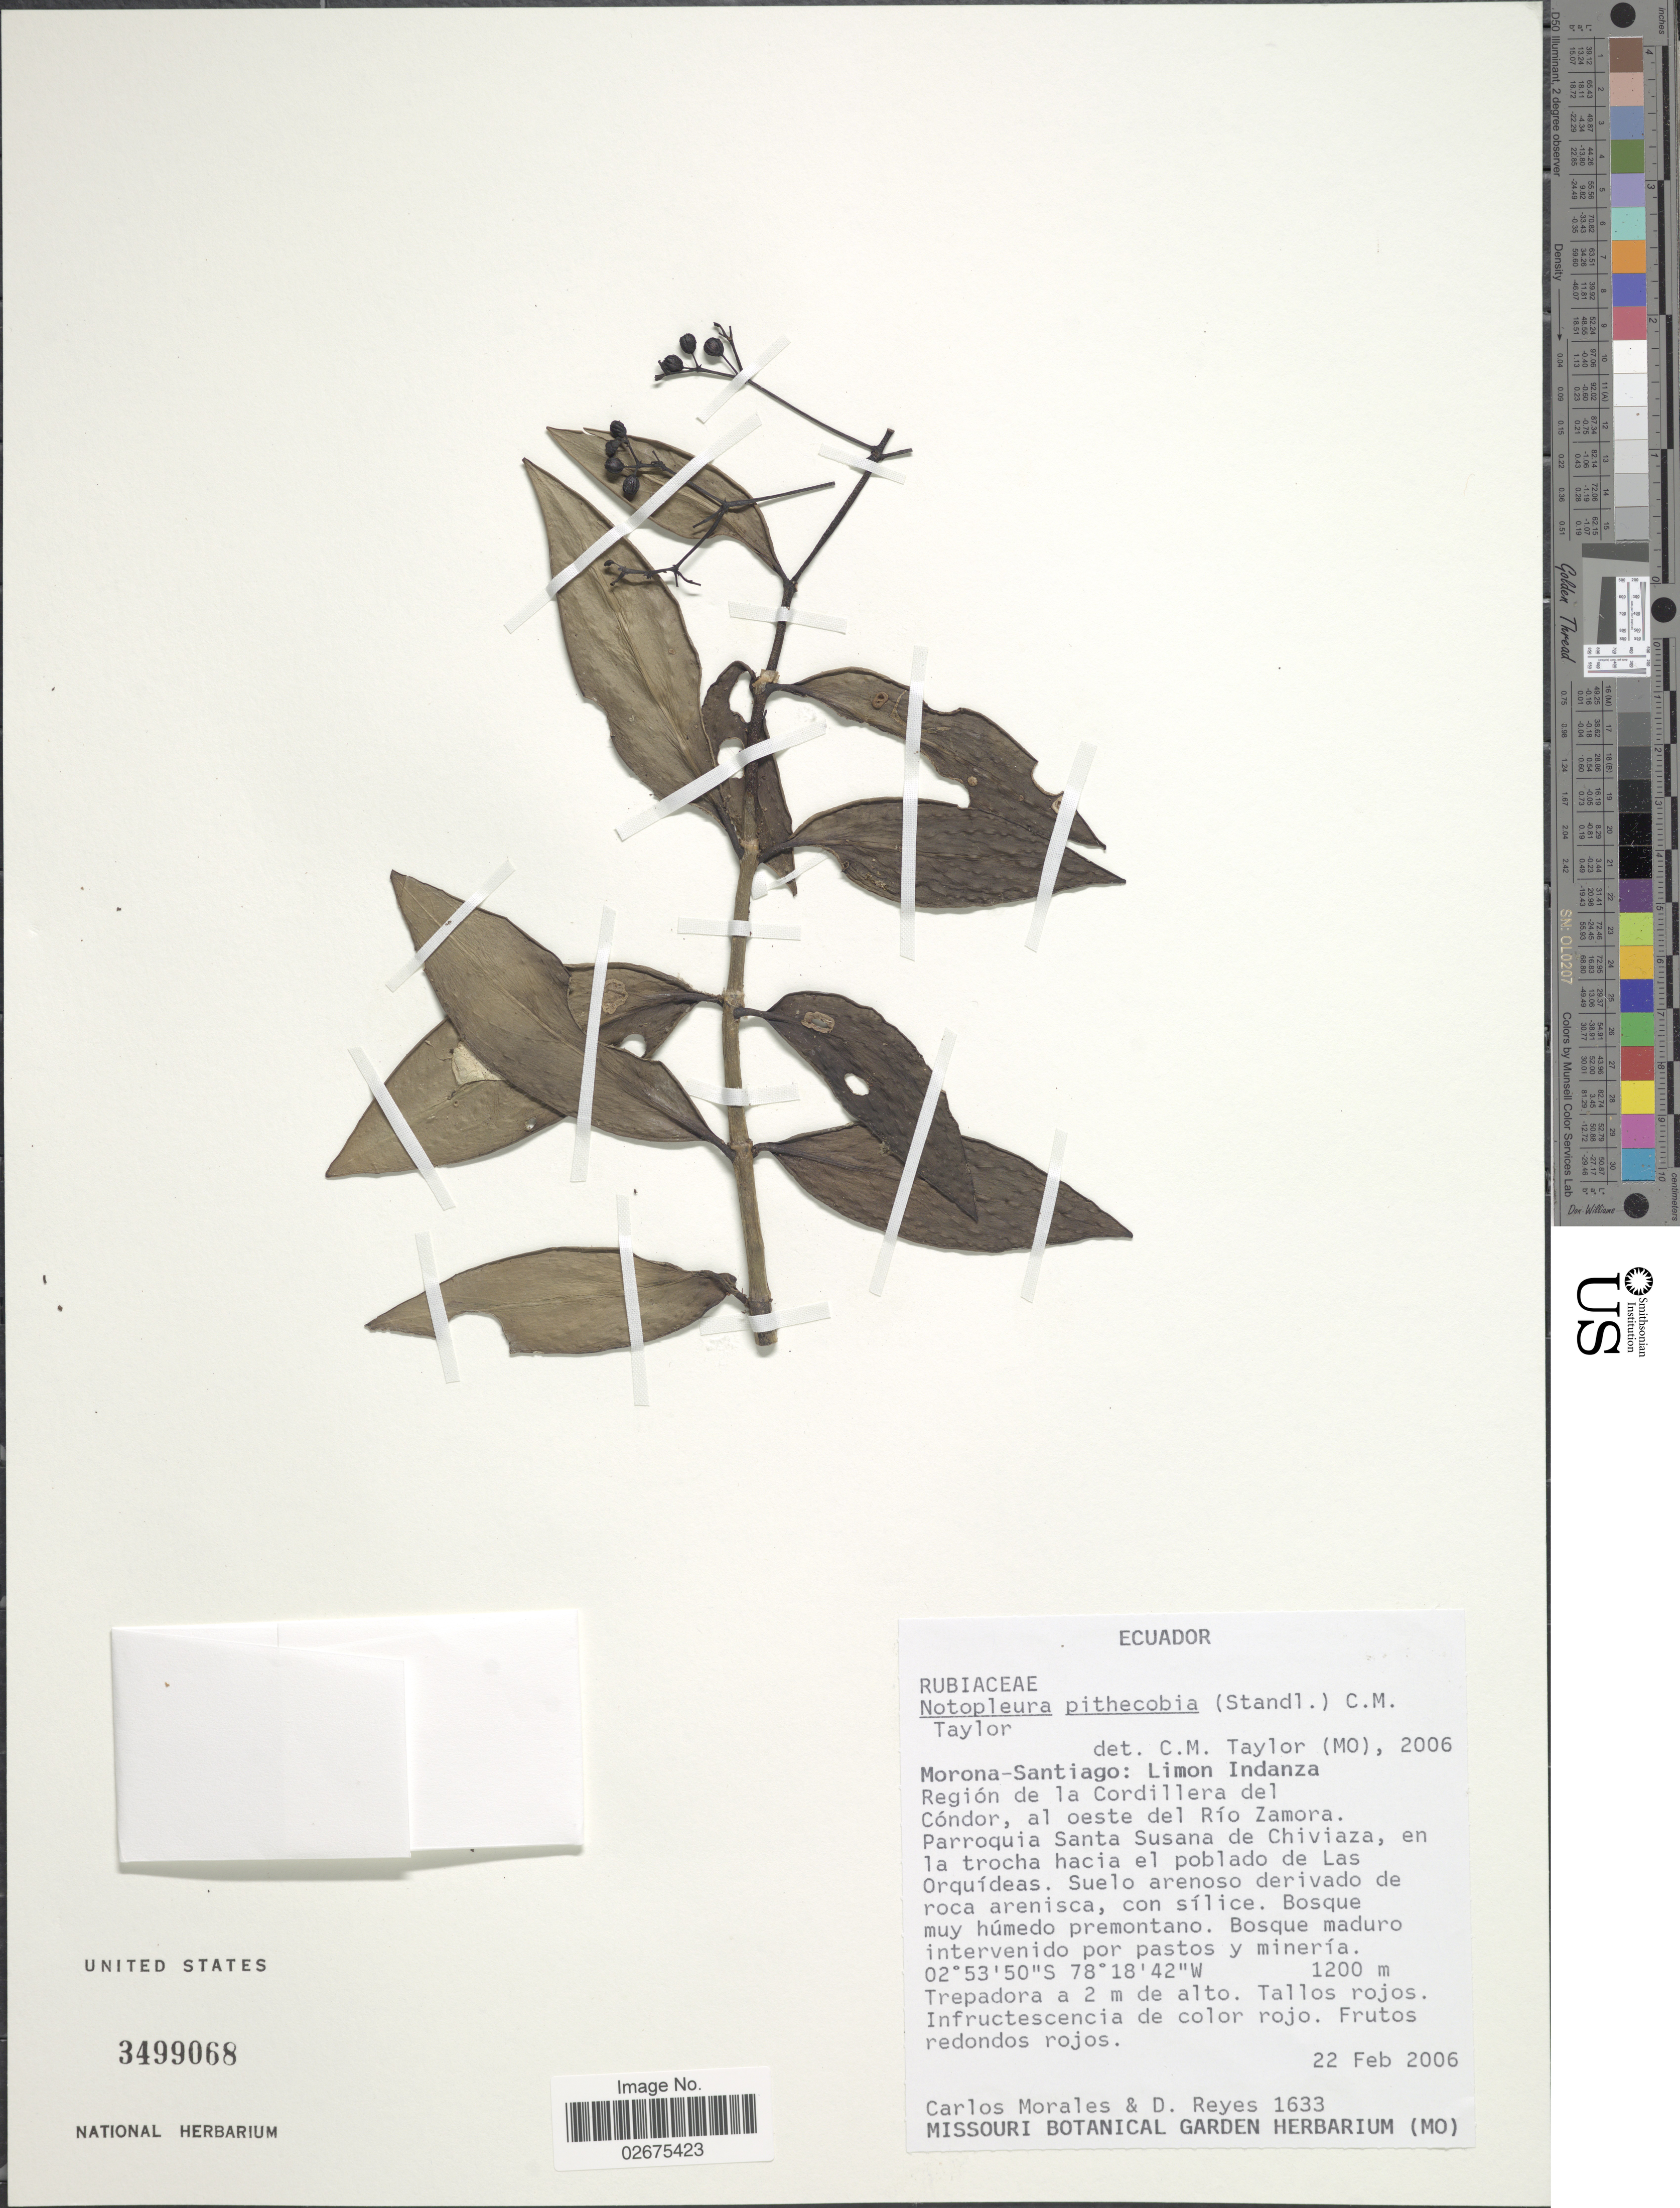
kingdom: Plantae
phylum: Tracheophyta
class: Magnoliopsida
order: Gentianales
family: Rubiaceae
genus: Notopleura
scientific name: Notopleura pithecobia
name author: (Standl.) C.M. Taylor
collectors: C. Morales & D. Reyes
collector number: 1633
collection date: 2006-02-22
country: Ecuador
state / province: Morona-Santiago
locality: Limon Indanza Region de la Cordillera del Condor, al oeste del Rio Zamora. Parroquia Santa Susana de Chiviaza, en la trocha hacia el pblada de olas Orquideas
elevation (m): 1200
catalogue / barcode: US 3499068